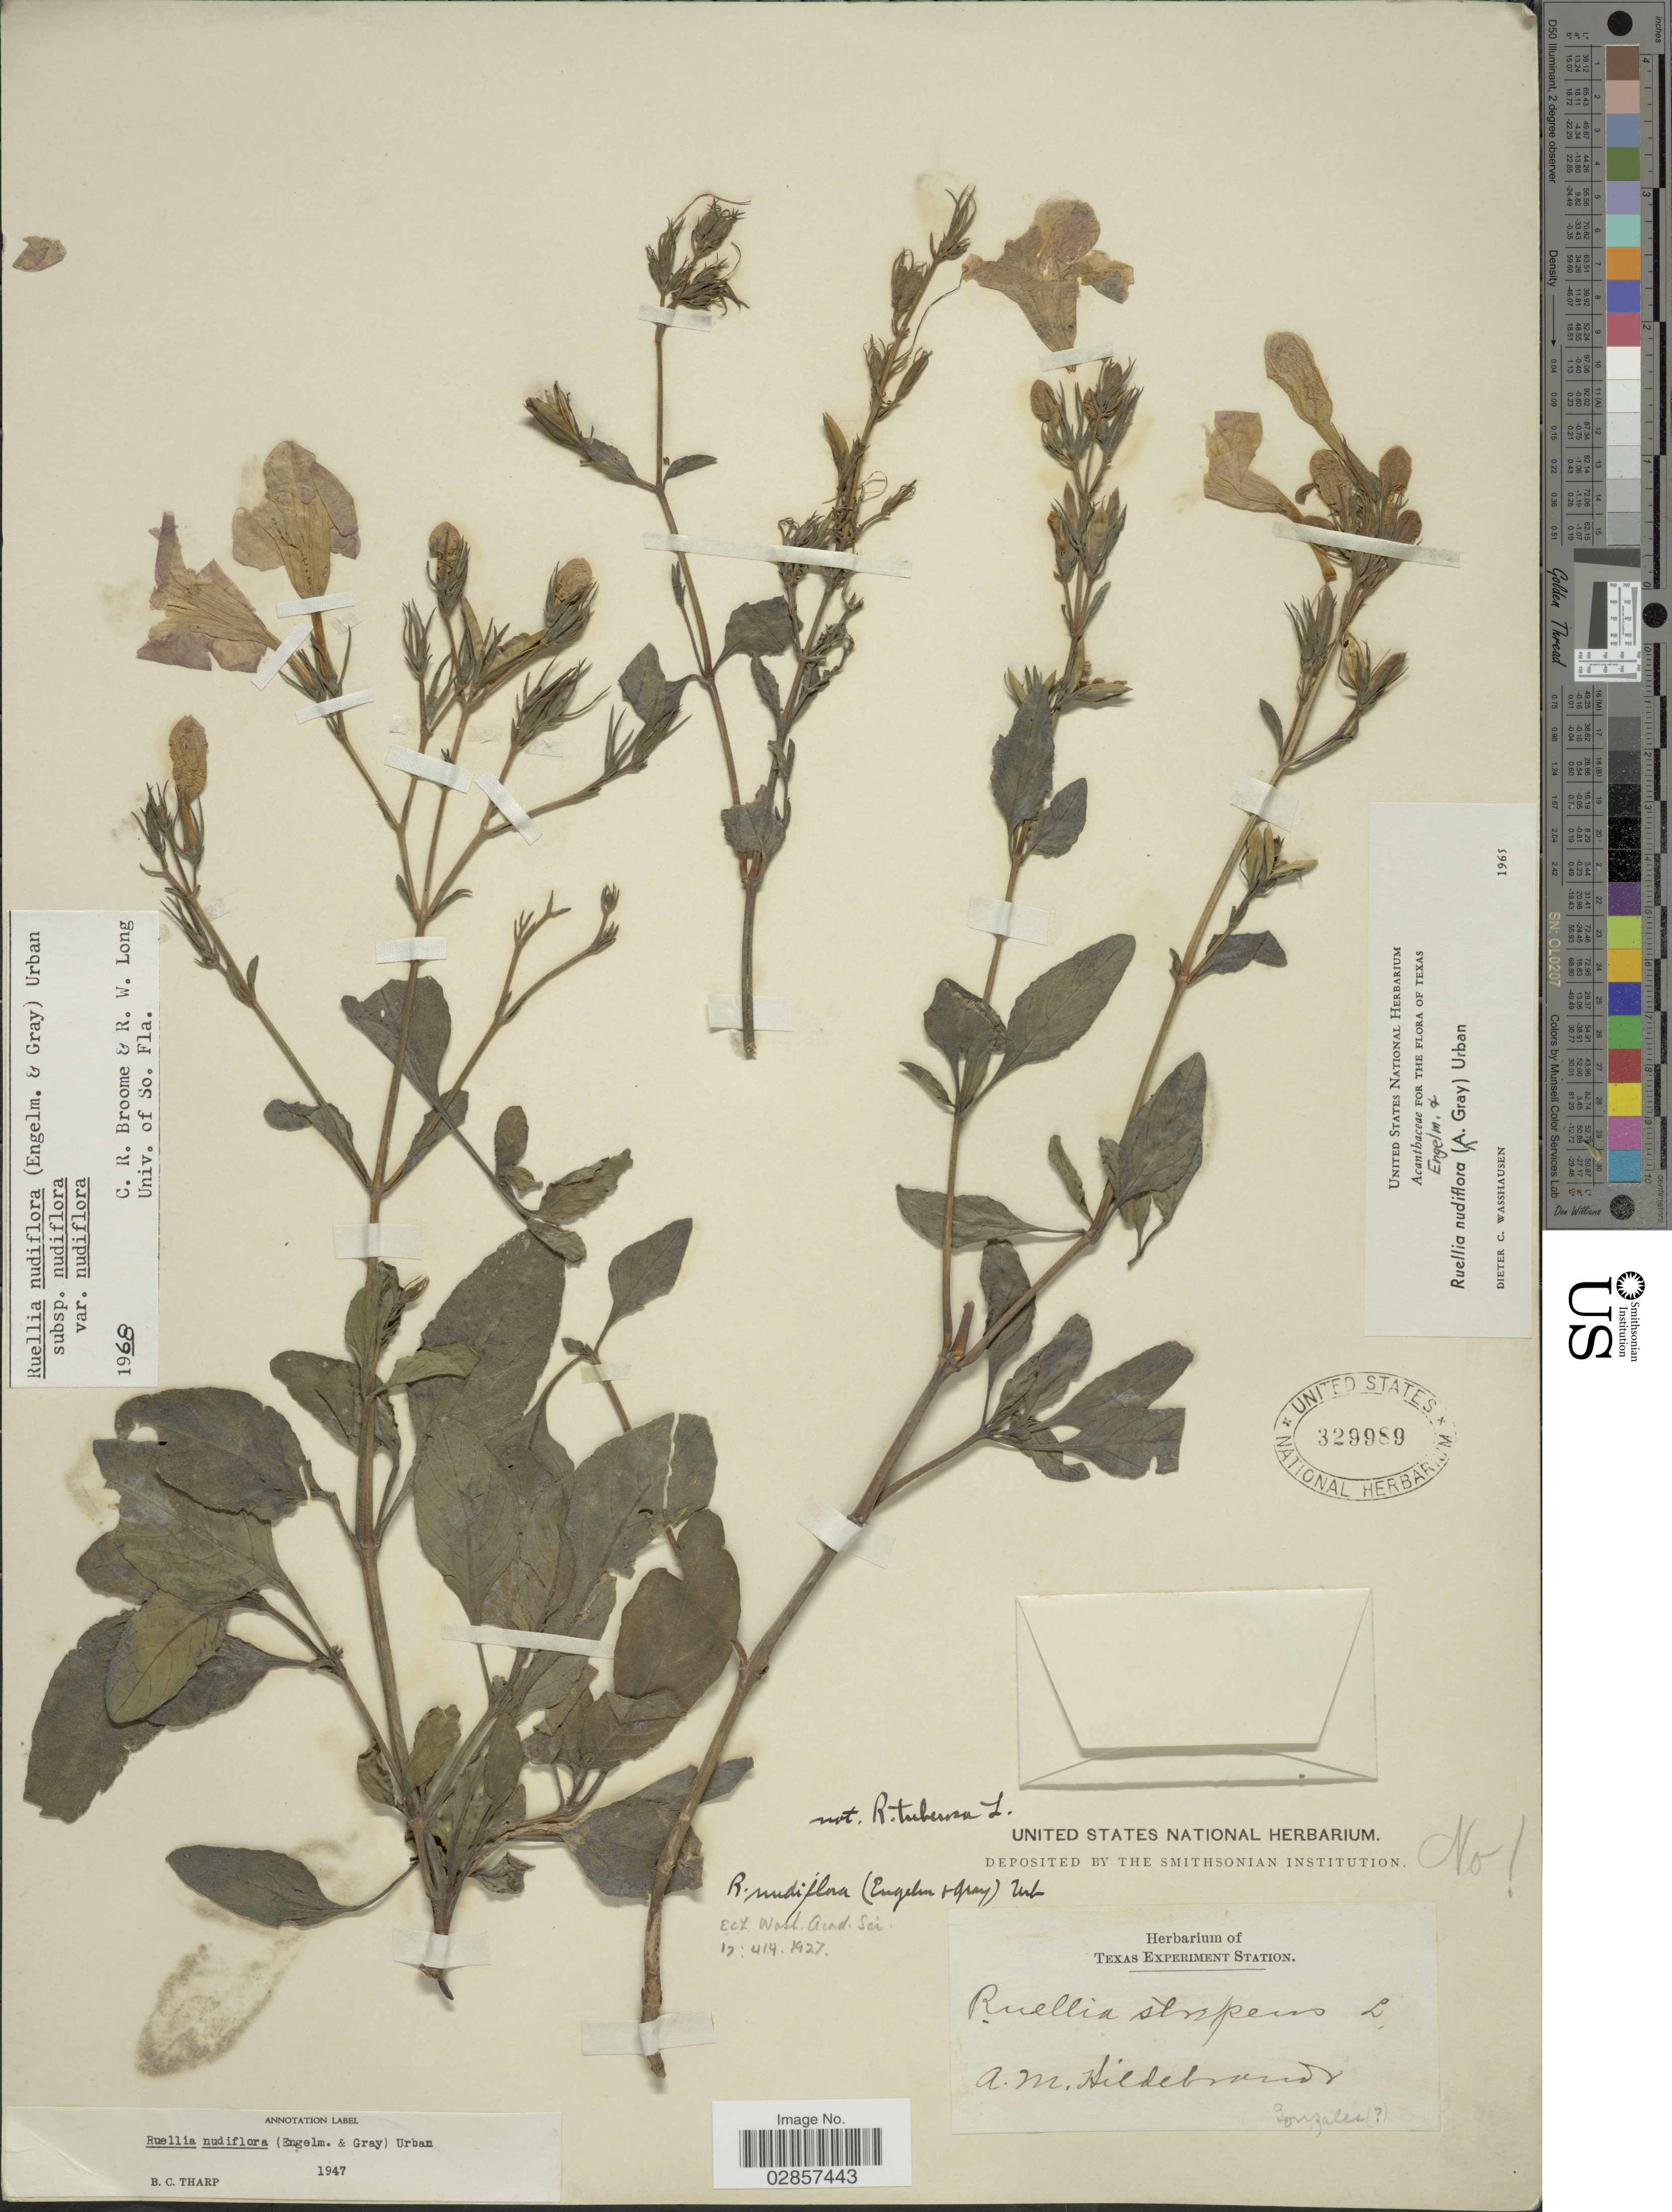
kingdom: Plantae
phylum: Tracheophyta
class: Magnoliopsida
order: Lamiales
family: Acanthaceae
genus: Ruellia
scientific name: Ruellia nudiflora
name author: (Engelm. & A. Gray) Urb.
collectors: A. Hildebrandt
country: United States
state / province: Texas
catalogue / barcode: US 329989